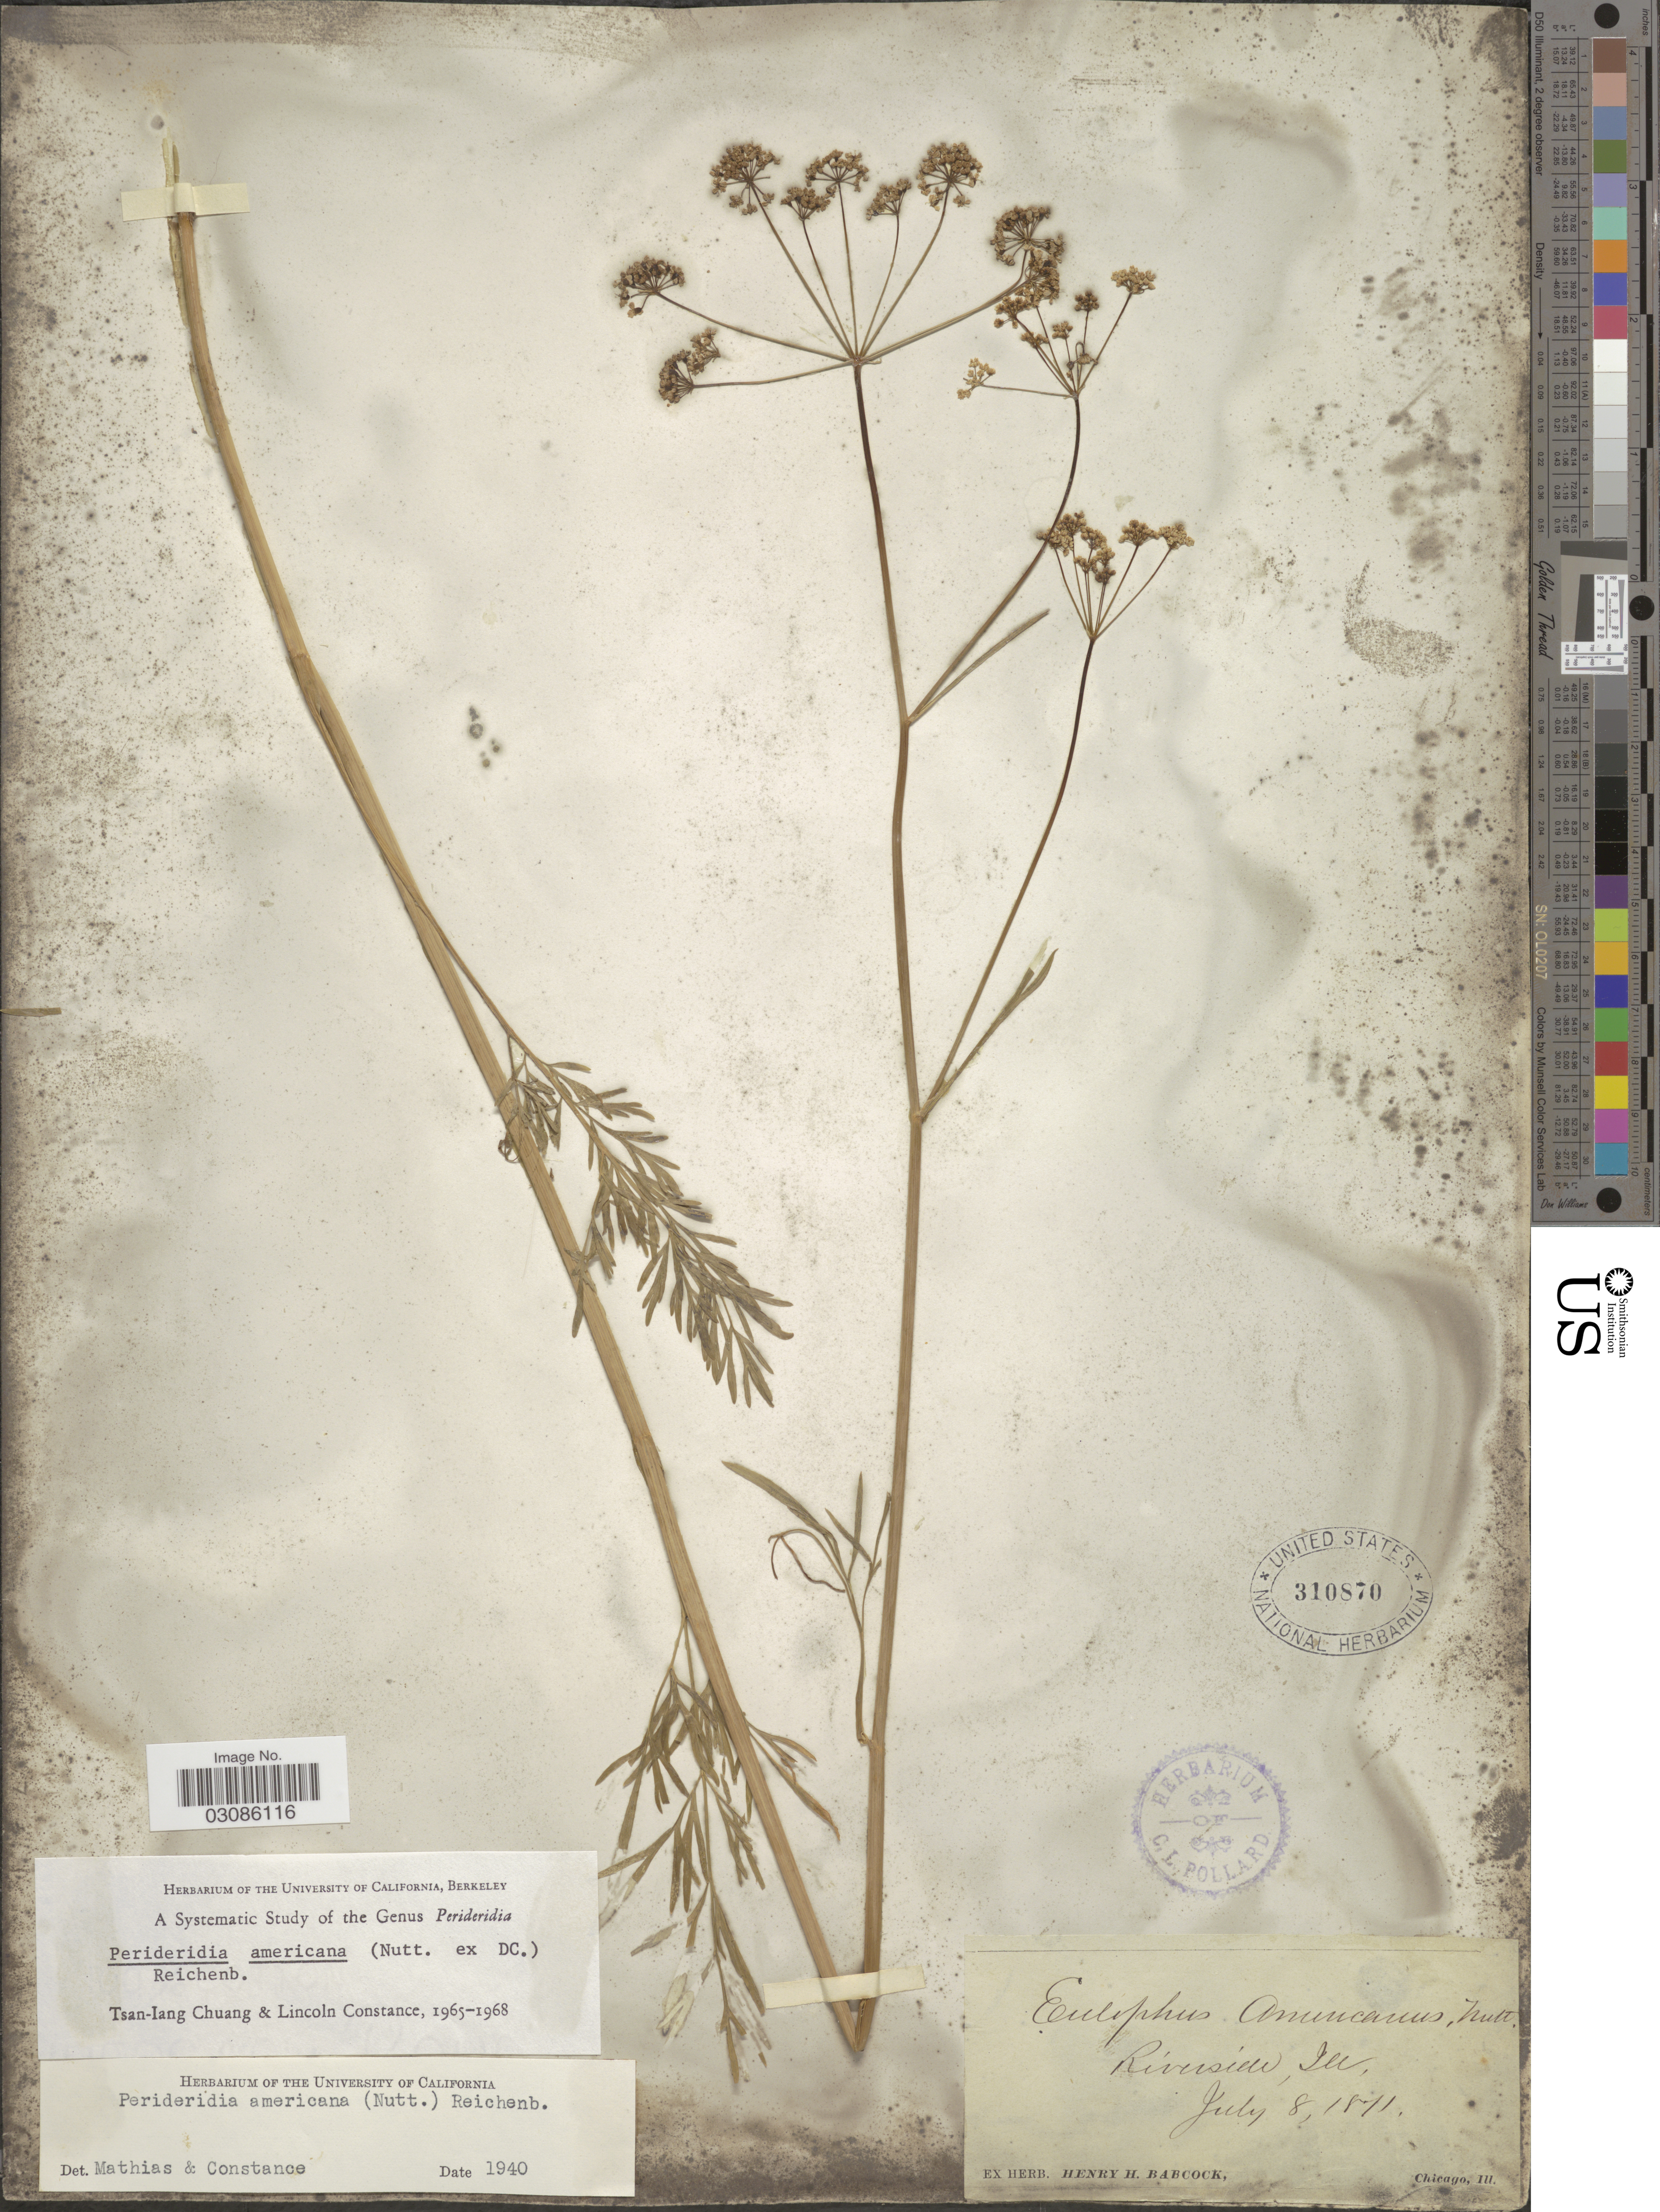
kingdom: Plantae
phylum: Tracheophyta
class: Magnoliopsida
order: Apiales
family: Apiaceae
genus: Perideridia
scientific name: Perideridia americana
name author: (Nutt. ex DC.) Rchb. ex Steud.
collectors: ex herb. Henry Homes Babcock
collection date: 1811-07-08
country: United States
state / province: Illinois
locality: Riverside, Ill.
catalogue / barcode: US 310870